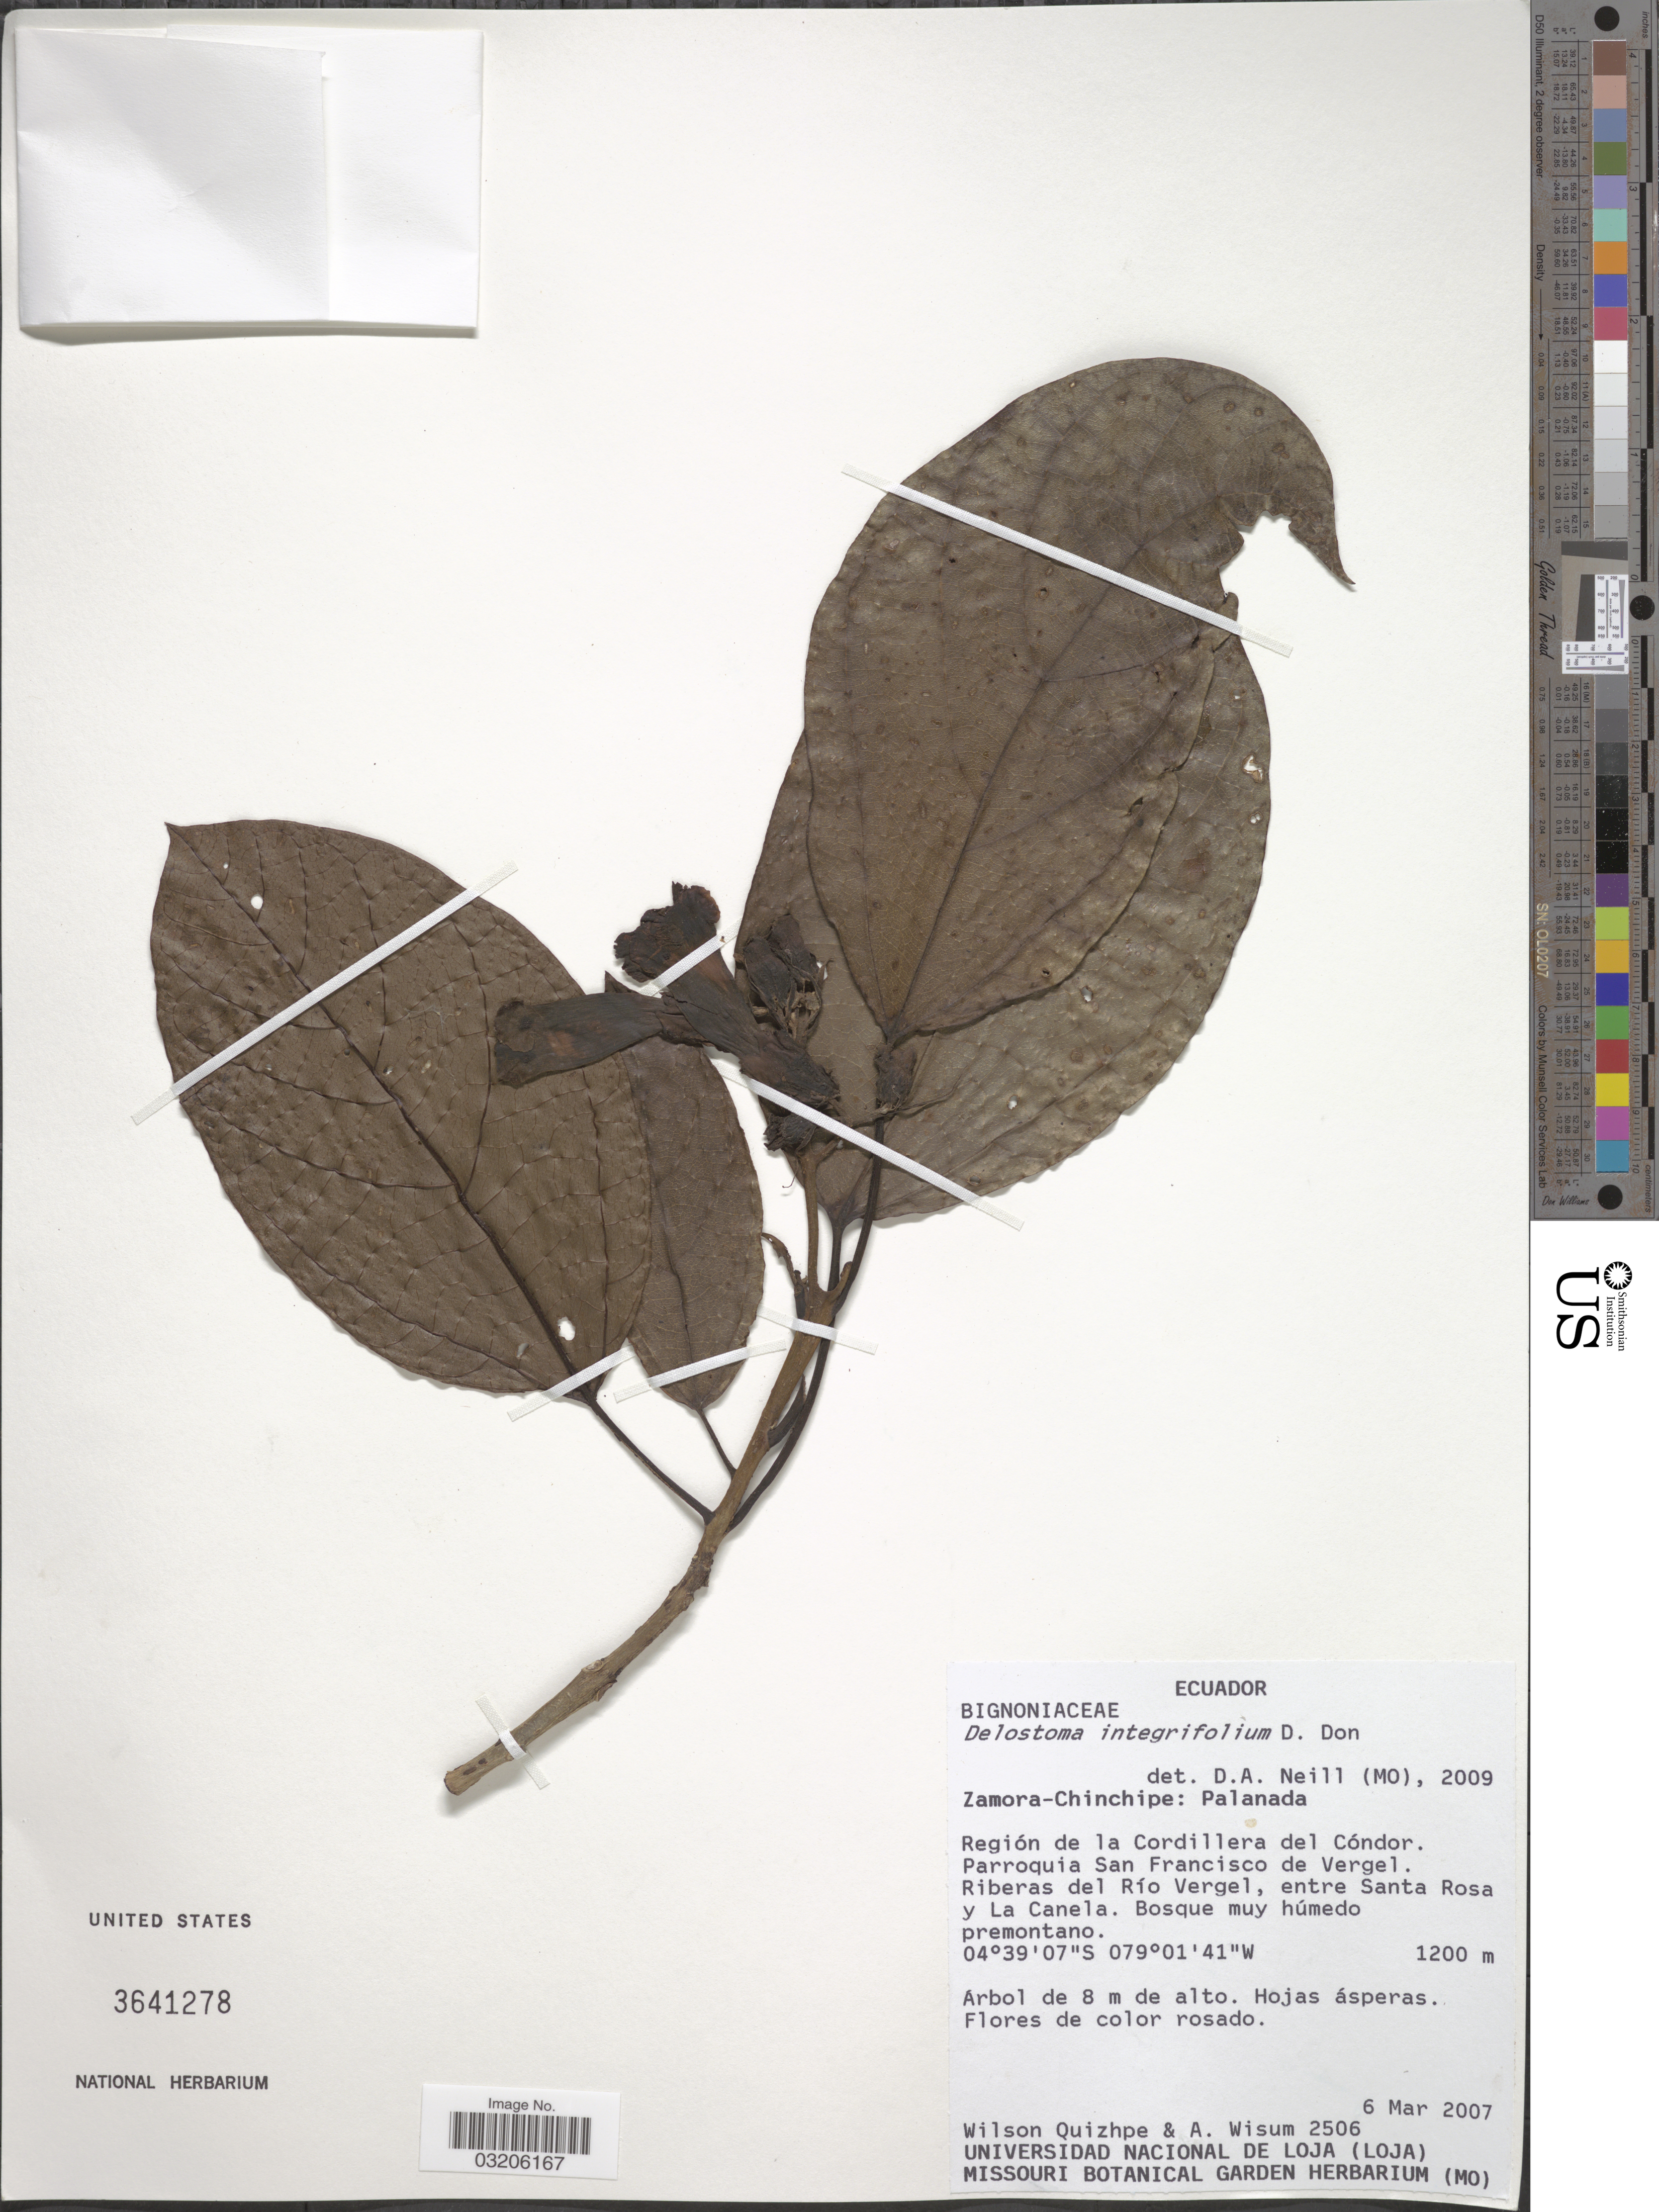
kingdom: Plantae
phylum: Tracheophyta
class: Magnoliopsida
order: Lamiales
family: Bignoniaceae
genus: Delostoma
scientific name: Delostoma integrifolium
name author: D. Don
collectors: W. Quizhpe & A. Wisum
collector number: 2506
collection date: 2007-03-06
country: Ecuador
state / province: Zamora-Chinchipe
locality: Palanada. Regíon de la Cordillera del Cóndor. Parroquia San Francisco de Vergel. Riberas del Río Vergel, entre Santa Rosa y La Canela.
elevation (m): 1200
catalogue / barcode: US 3641278